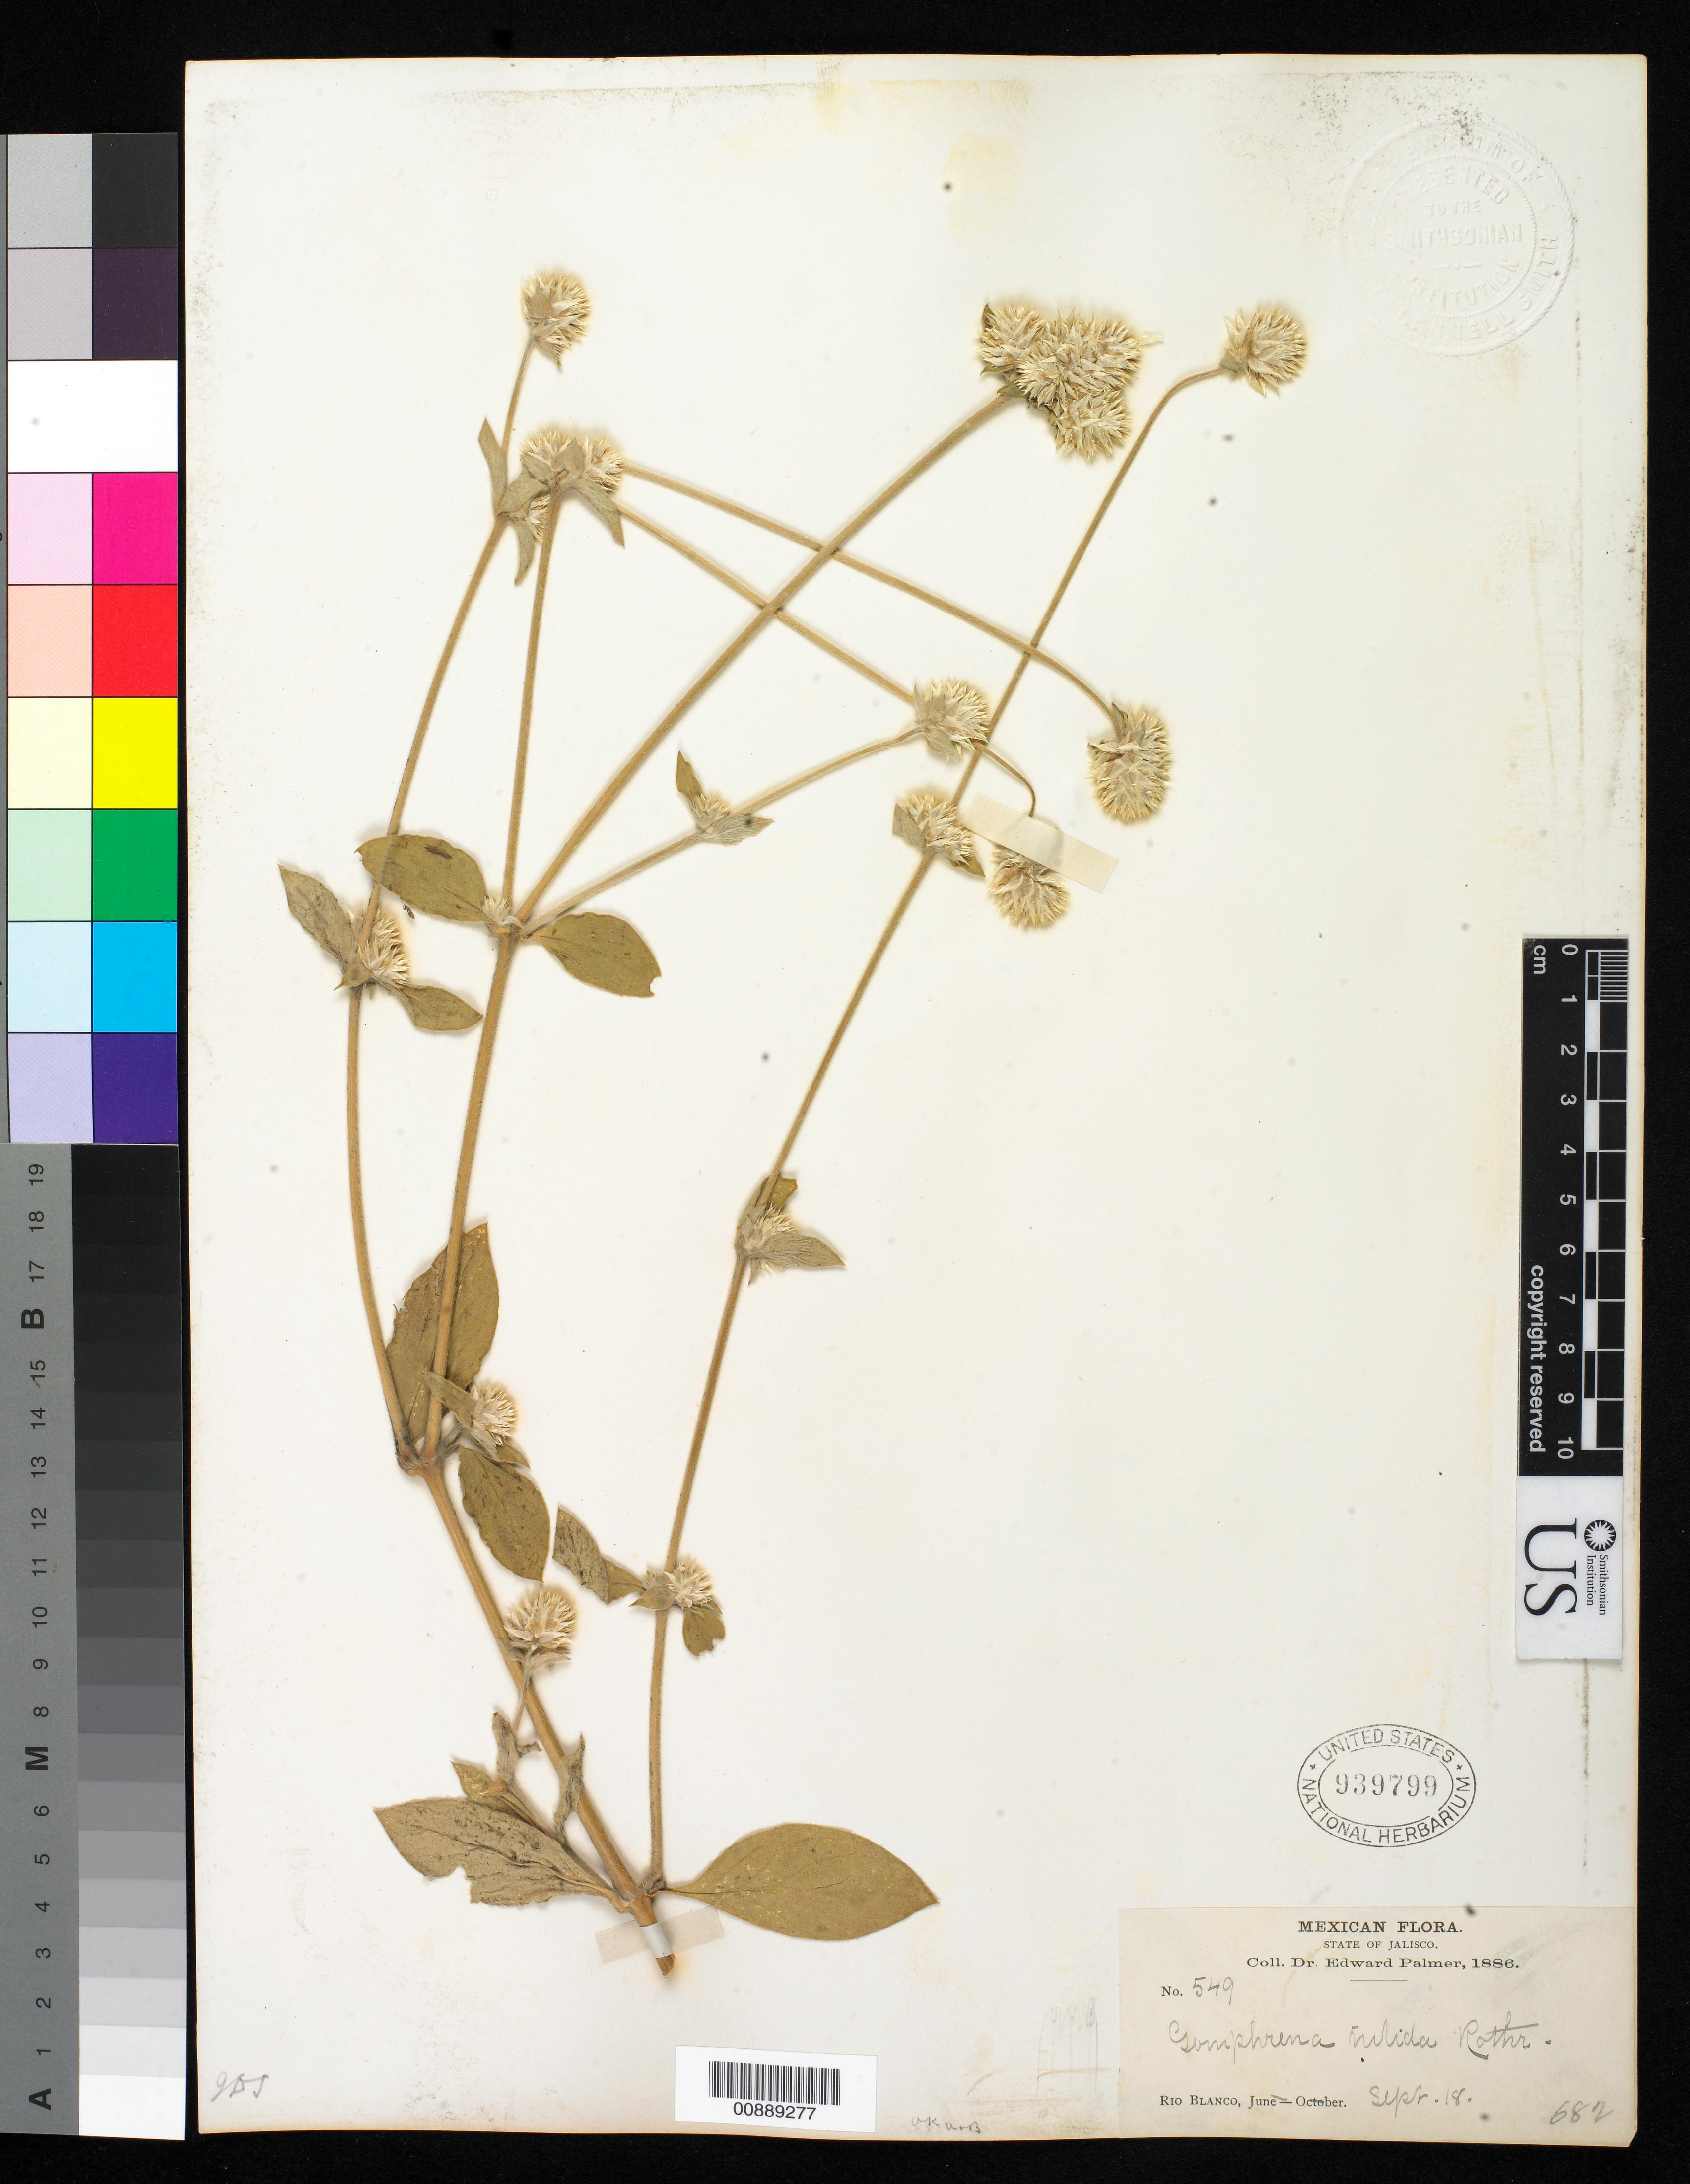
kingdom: Plantae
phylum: Tracheophyta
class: Magnoliopsida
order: Caryophyllales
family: Amaranthaceae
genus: Gomphrena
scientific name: Gomphrena nitida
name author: Rothr.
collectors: E. Palmer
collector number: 549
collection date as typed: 18 Sep 1886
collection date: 1886-09-18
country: Mexico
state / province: Jalisco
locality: Río Blanco, Jalisco.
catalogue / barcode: US 939799